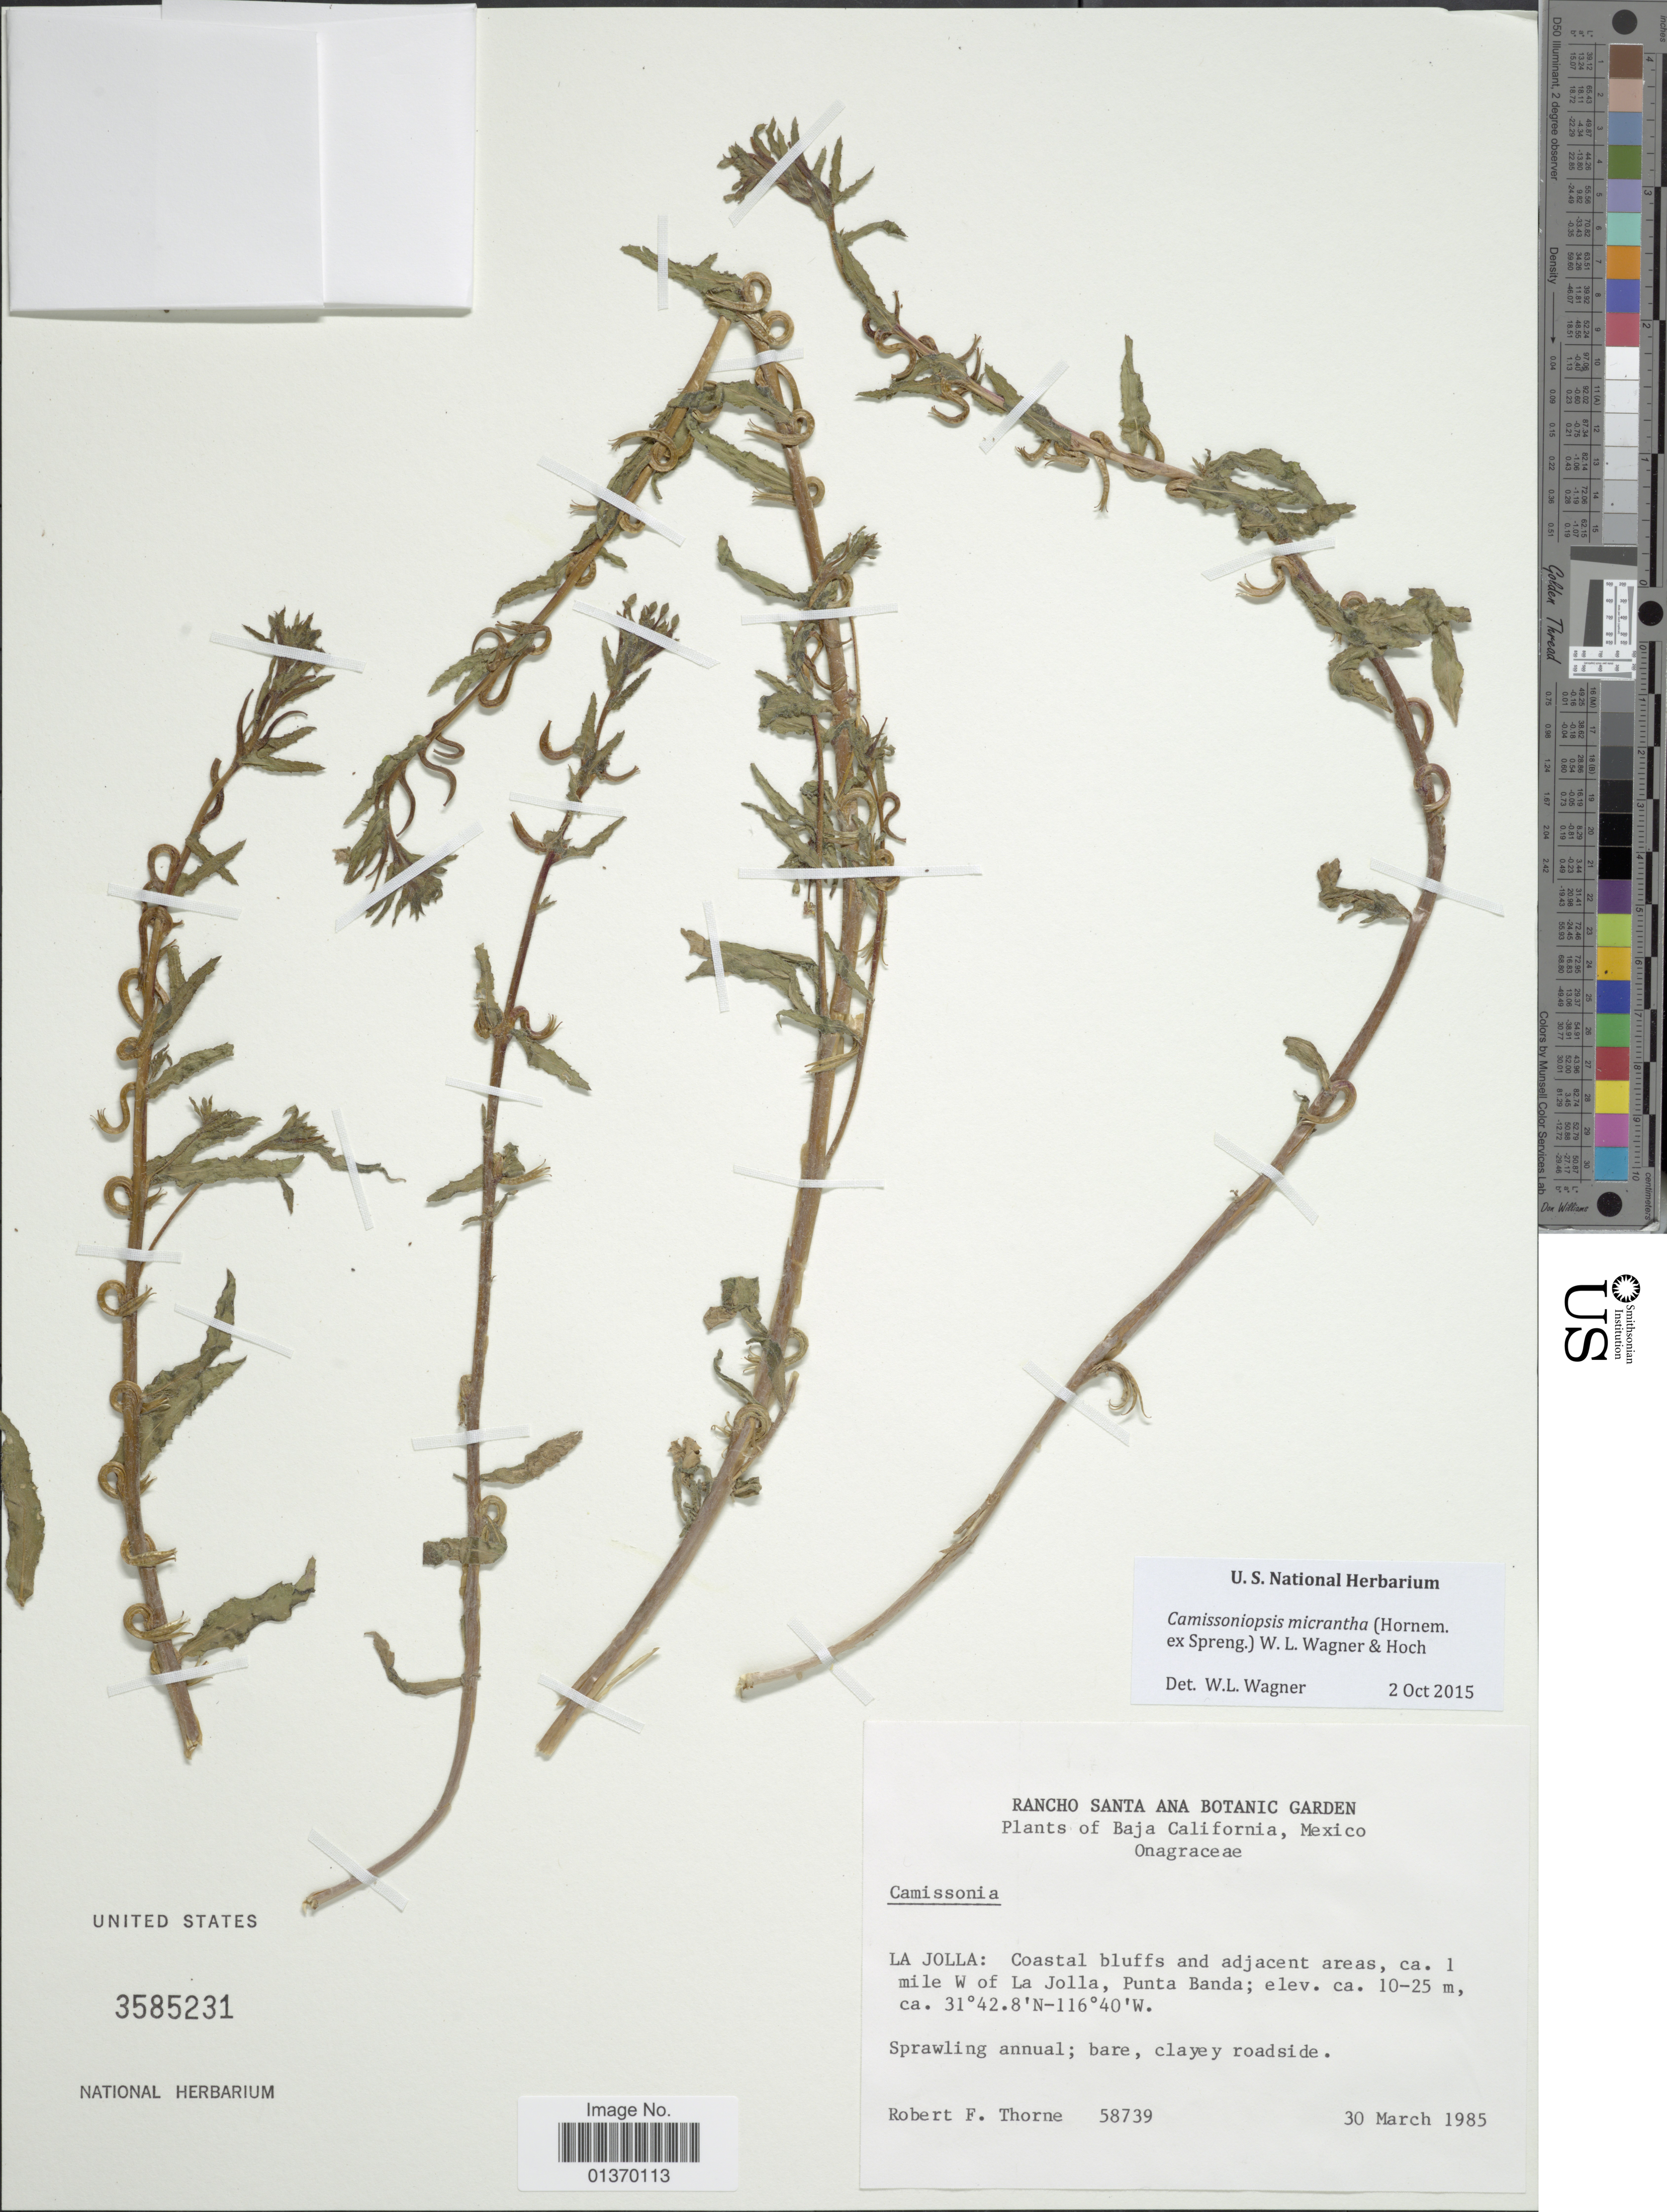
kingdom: Plantae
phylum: Tracheophyta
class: Magnoliopsida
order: Myrtales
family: Onagraceae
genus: Camissoniopsis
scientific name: Camissoniopsis micrantha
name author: (Hornem. ex Spreng.) W.L. Wagner & Hoch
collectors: R. F. Thorne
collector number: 58739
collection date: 1985-03-30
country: Mexico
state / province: Baja California Norte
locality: La Jolla: Coastal bluffs and adjacent areas, ca. 1 mile W of La Jolla, Punta Banda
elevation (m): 10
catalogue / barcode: US 3585231